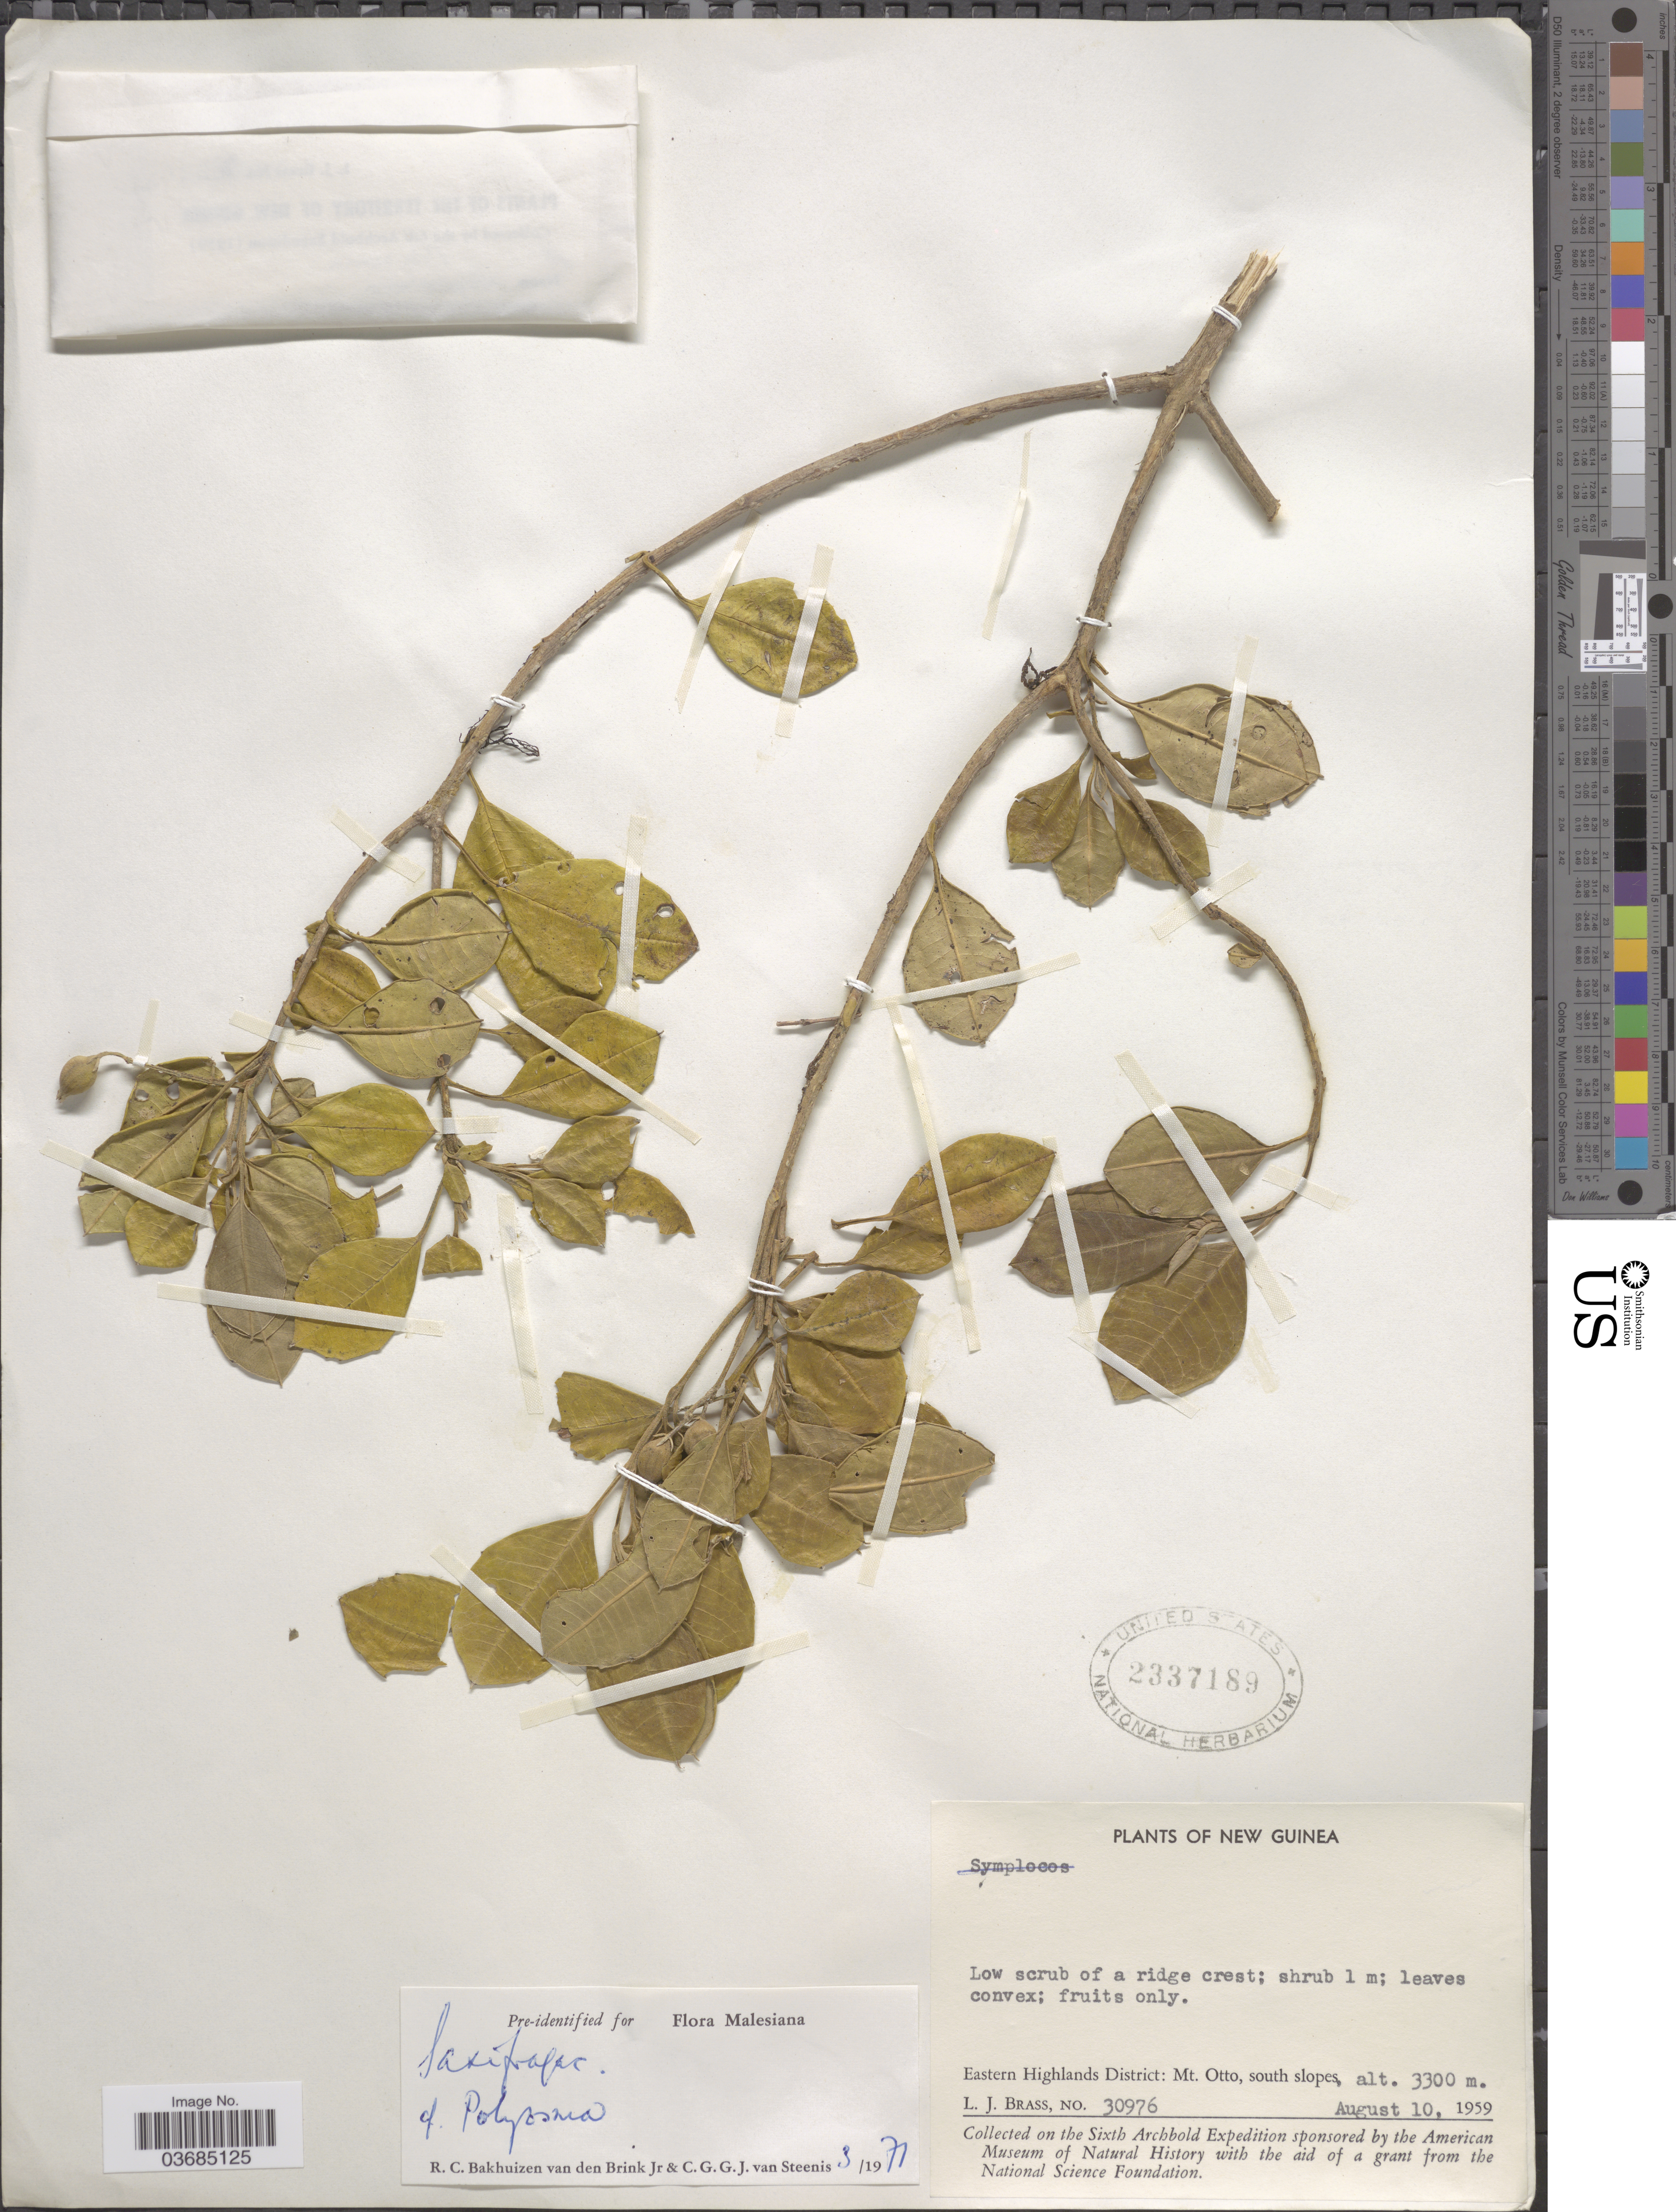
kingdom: Plantae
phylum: Tracheophyta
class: Magnoliopsida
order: Escalloniales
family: Escalloniaceae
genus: Polyosma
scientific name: Polyosma sp.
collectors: L. J. Brass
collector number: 30976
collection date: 1959-08-10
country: Papua New Guinea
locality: New Guinea. Low scrub of a ridge crest; Eastern Highlands District: Mt. Otto, south slopes. Sixth Archbold Expedition.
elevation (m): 3300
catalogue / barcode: US 2337189